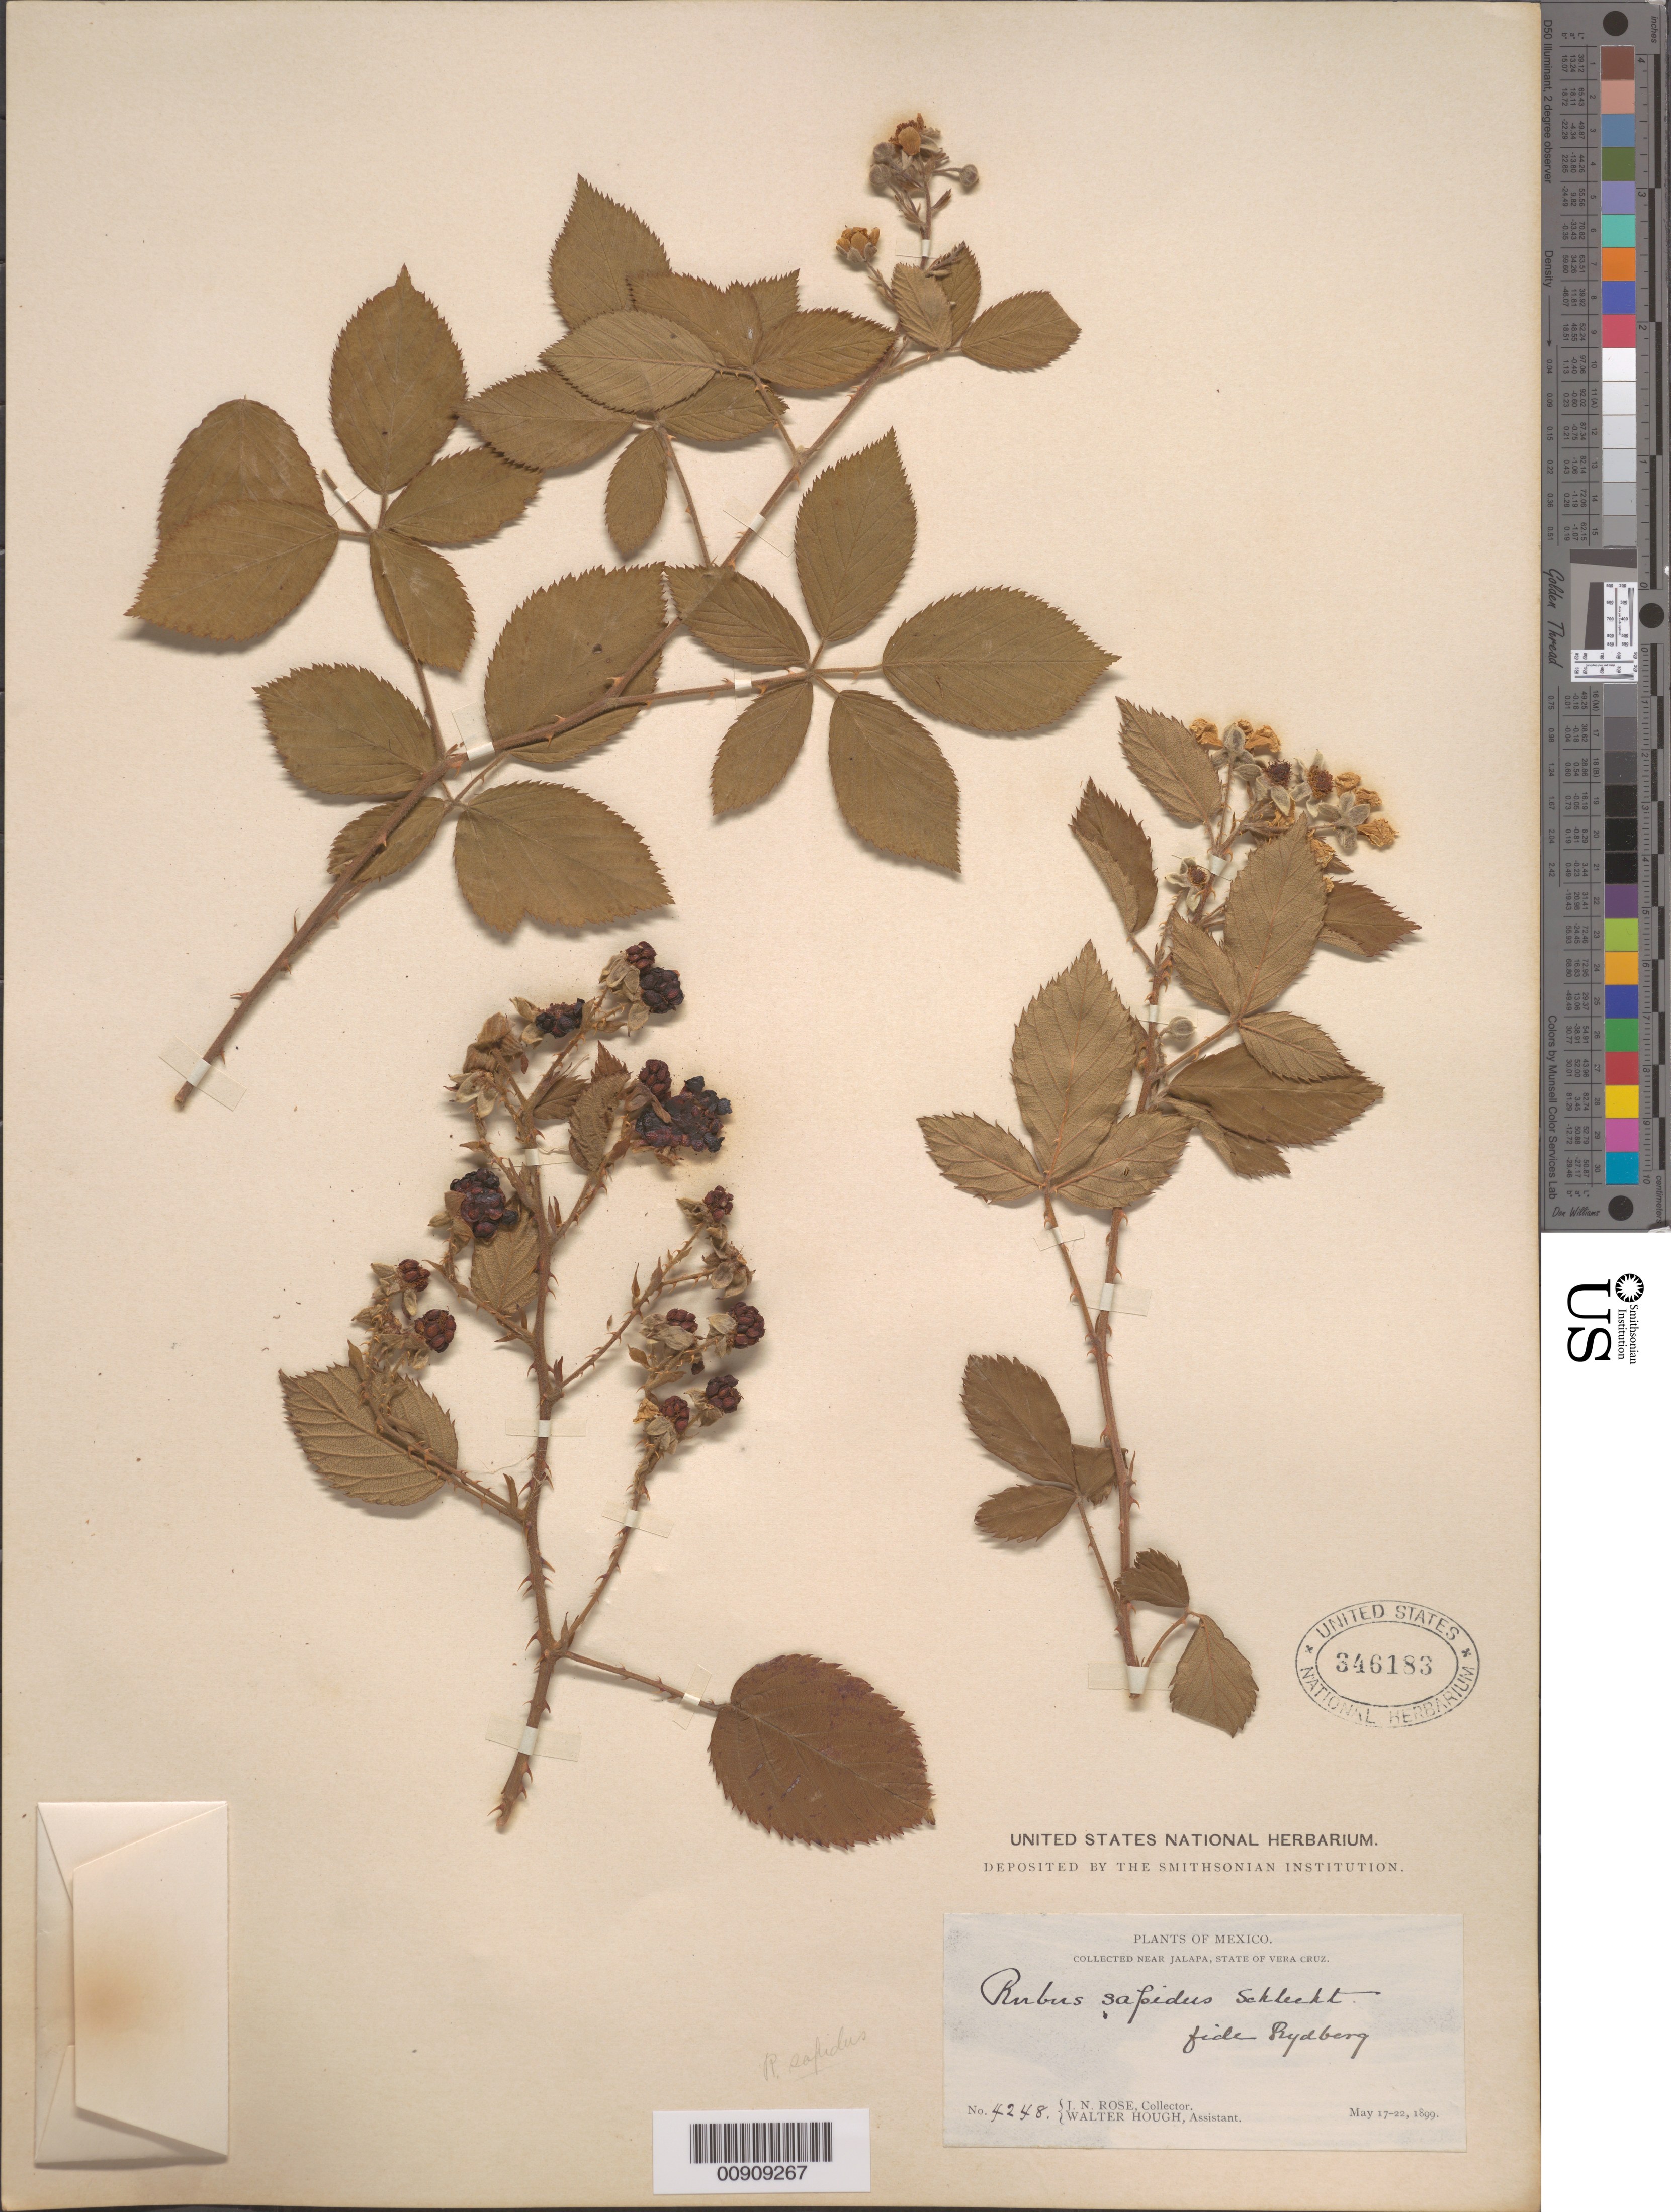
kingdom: Plantae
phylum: Tracheophyta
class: Magnoliopsida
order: Rosales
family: Rosaceae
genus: Rubus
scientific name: Rubus sapidus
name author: Schltdl.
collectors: J. N. Rose & W. Hough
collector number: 4248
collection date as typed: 17 May 1899 to 22 May 1899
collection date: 1899-05-17/1899-05-22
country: Mexico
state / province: Veracruz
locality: Near Jalapa, State of Veracruz.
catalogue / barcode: US 346183